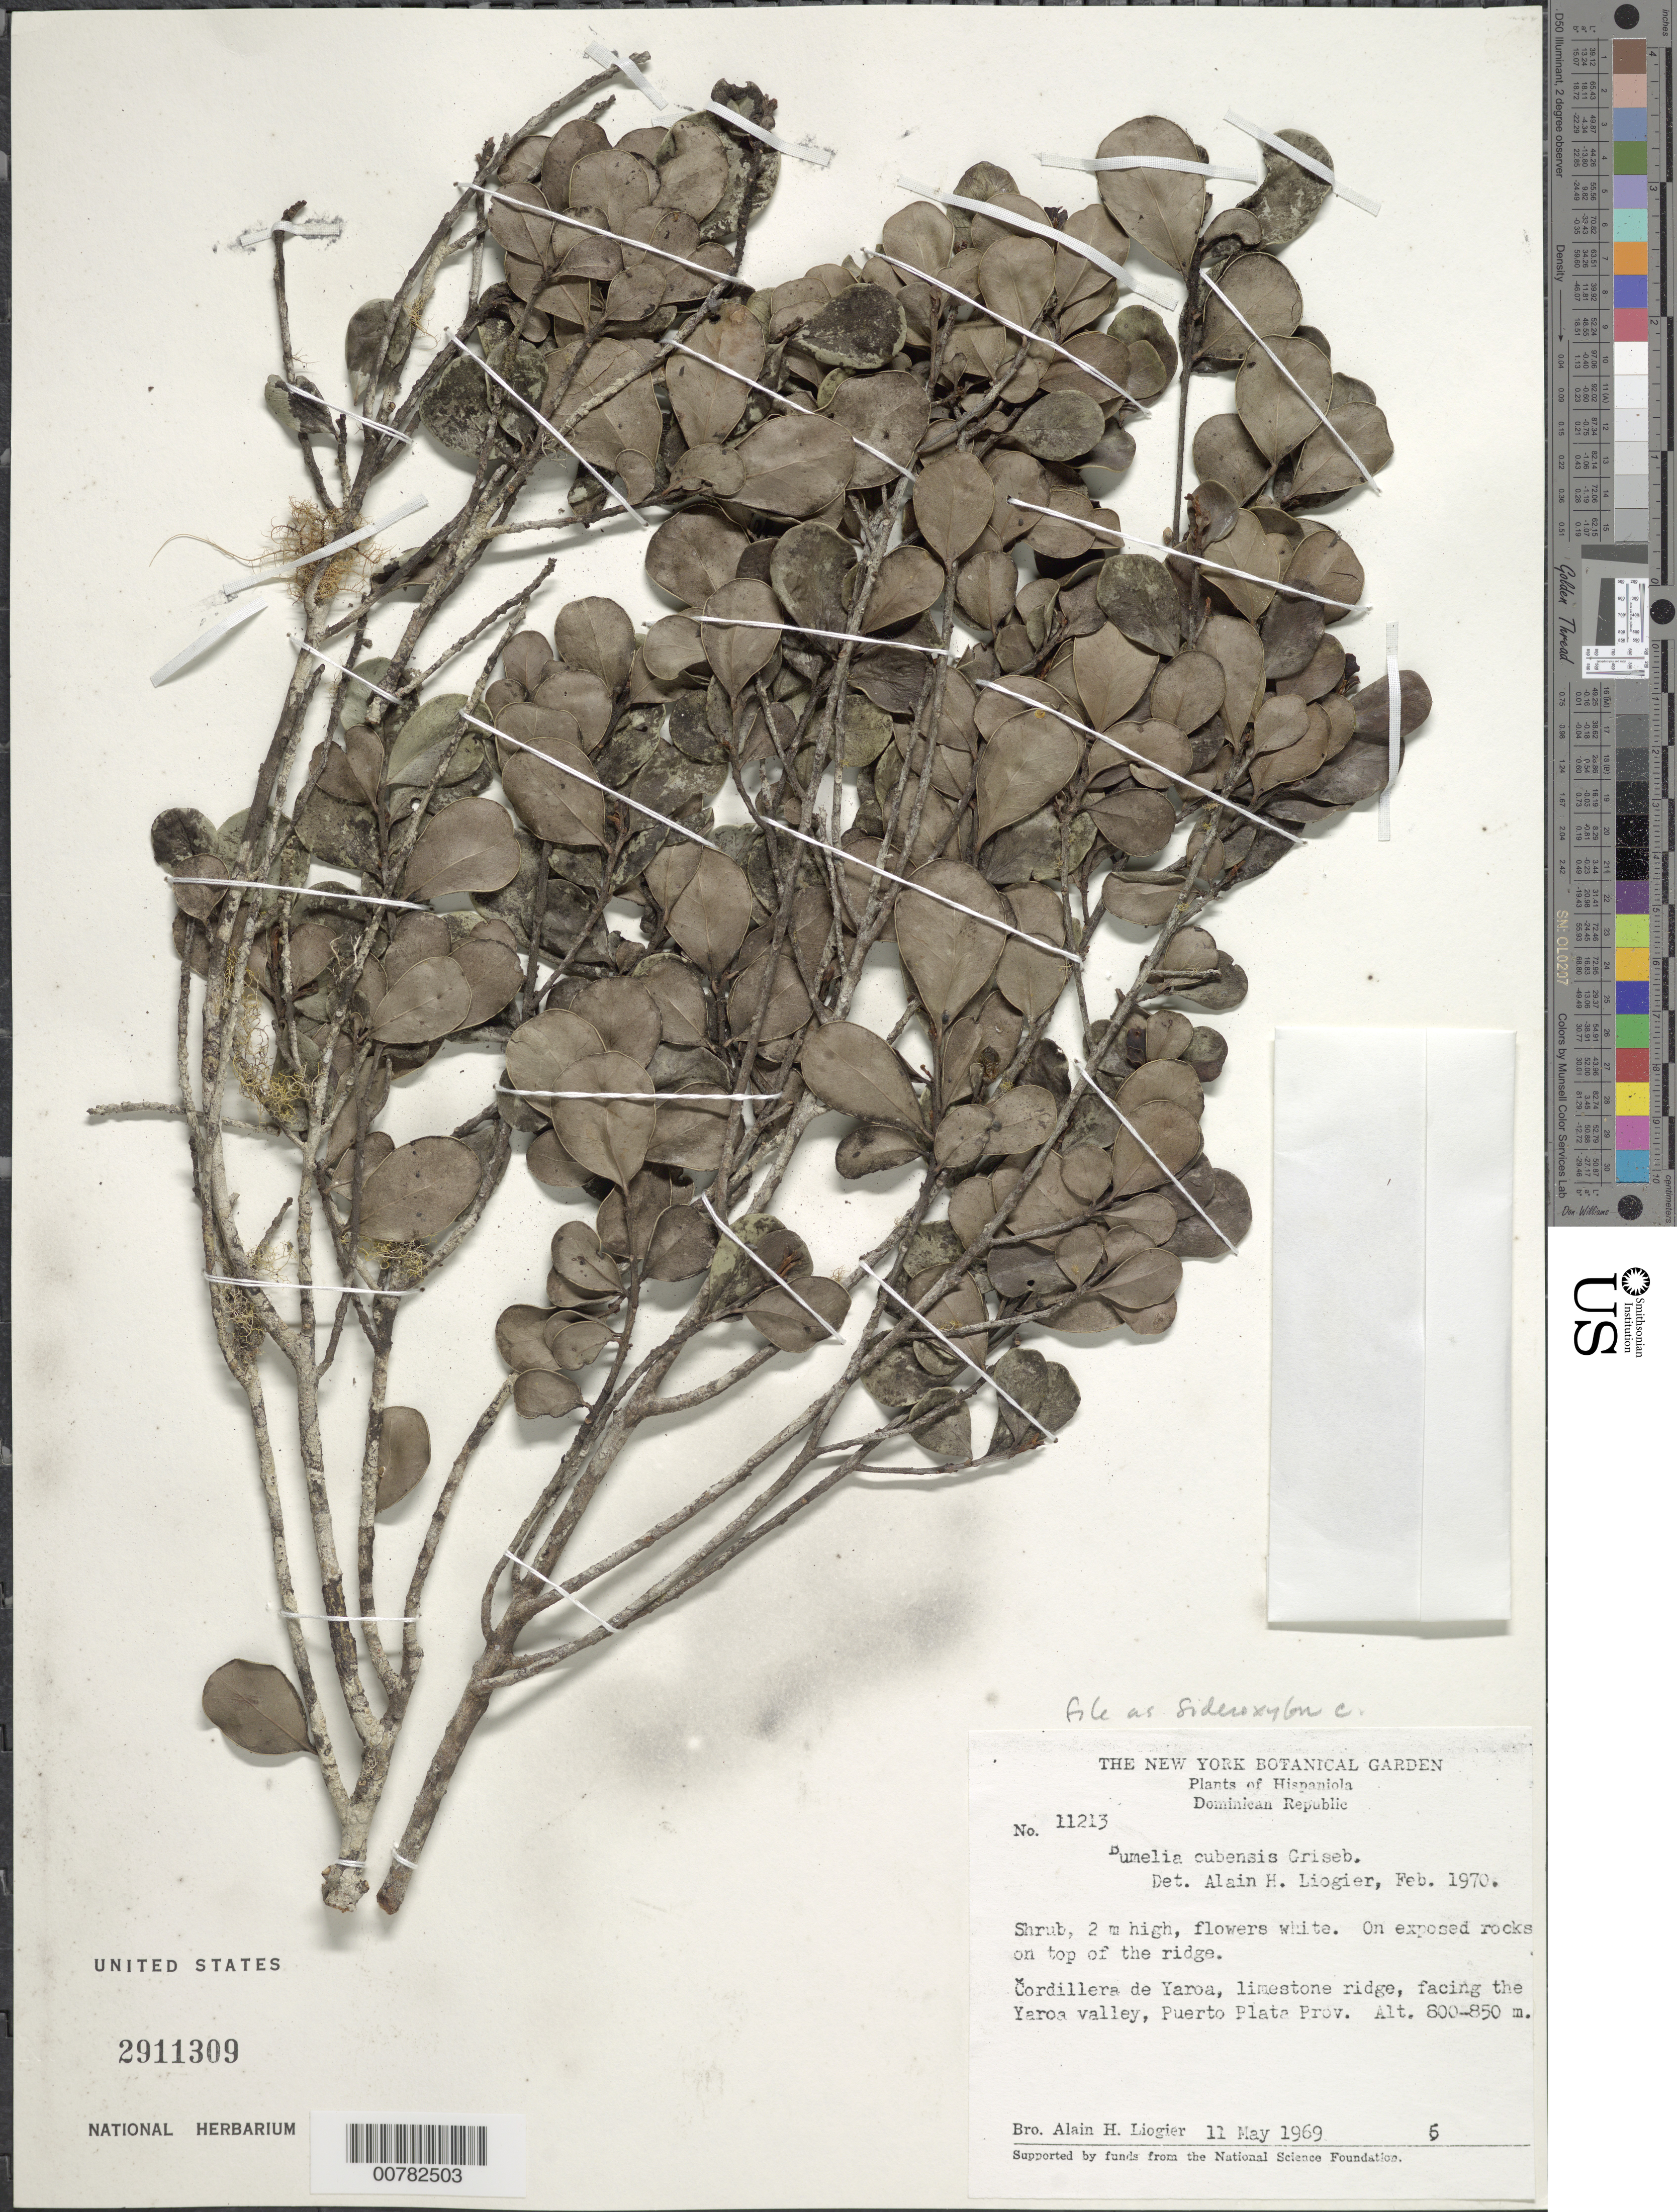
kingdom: Plantae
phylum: Tracheophyta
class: Magnoliopsida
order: Ericales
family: Sapotaceae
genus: Sideroxylon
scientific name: Sideroxylon cubense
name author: (Griseb.) T.D. Penn.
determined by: Liogier, Alain H.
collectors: A. H. Liogier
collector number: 11213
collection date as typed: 11 May 1969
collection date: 1969-05-11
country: Dominican Republic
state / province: Puerto Plata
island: Hispaniola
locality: Facing the Yaroa Valley, Cordillera de Yaroa.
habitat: Limestone ridge, on exposed rocks on top of the ridge.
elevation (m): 800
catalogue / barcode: US 2911309